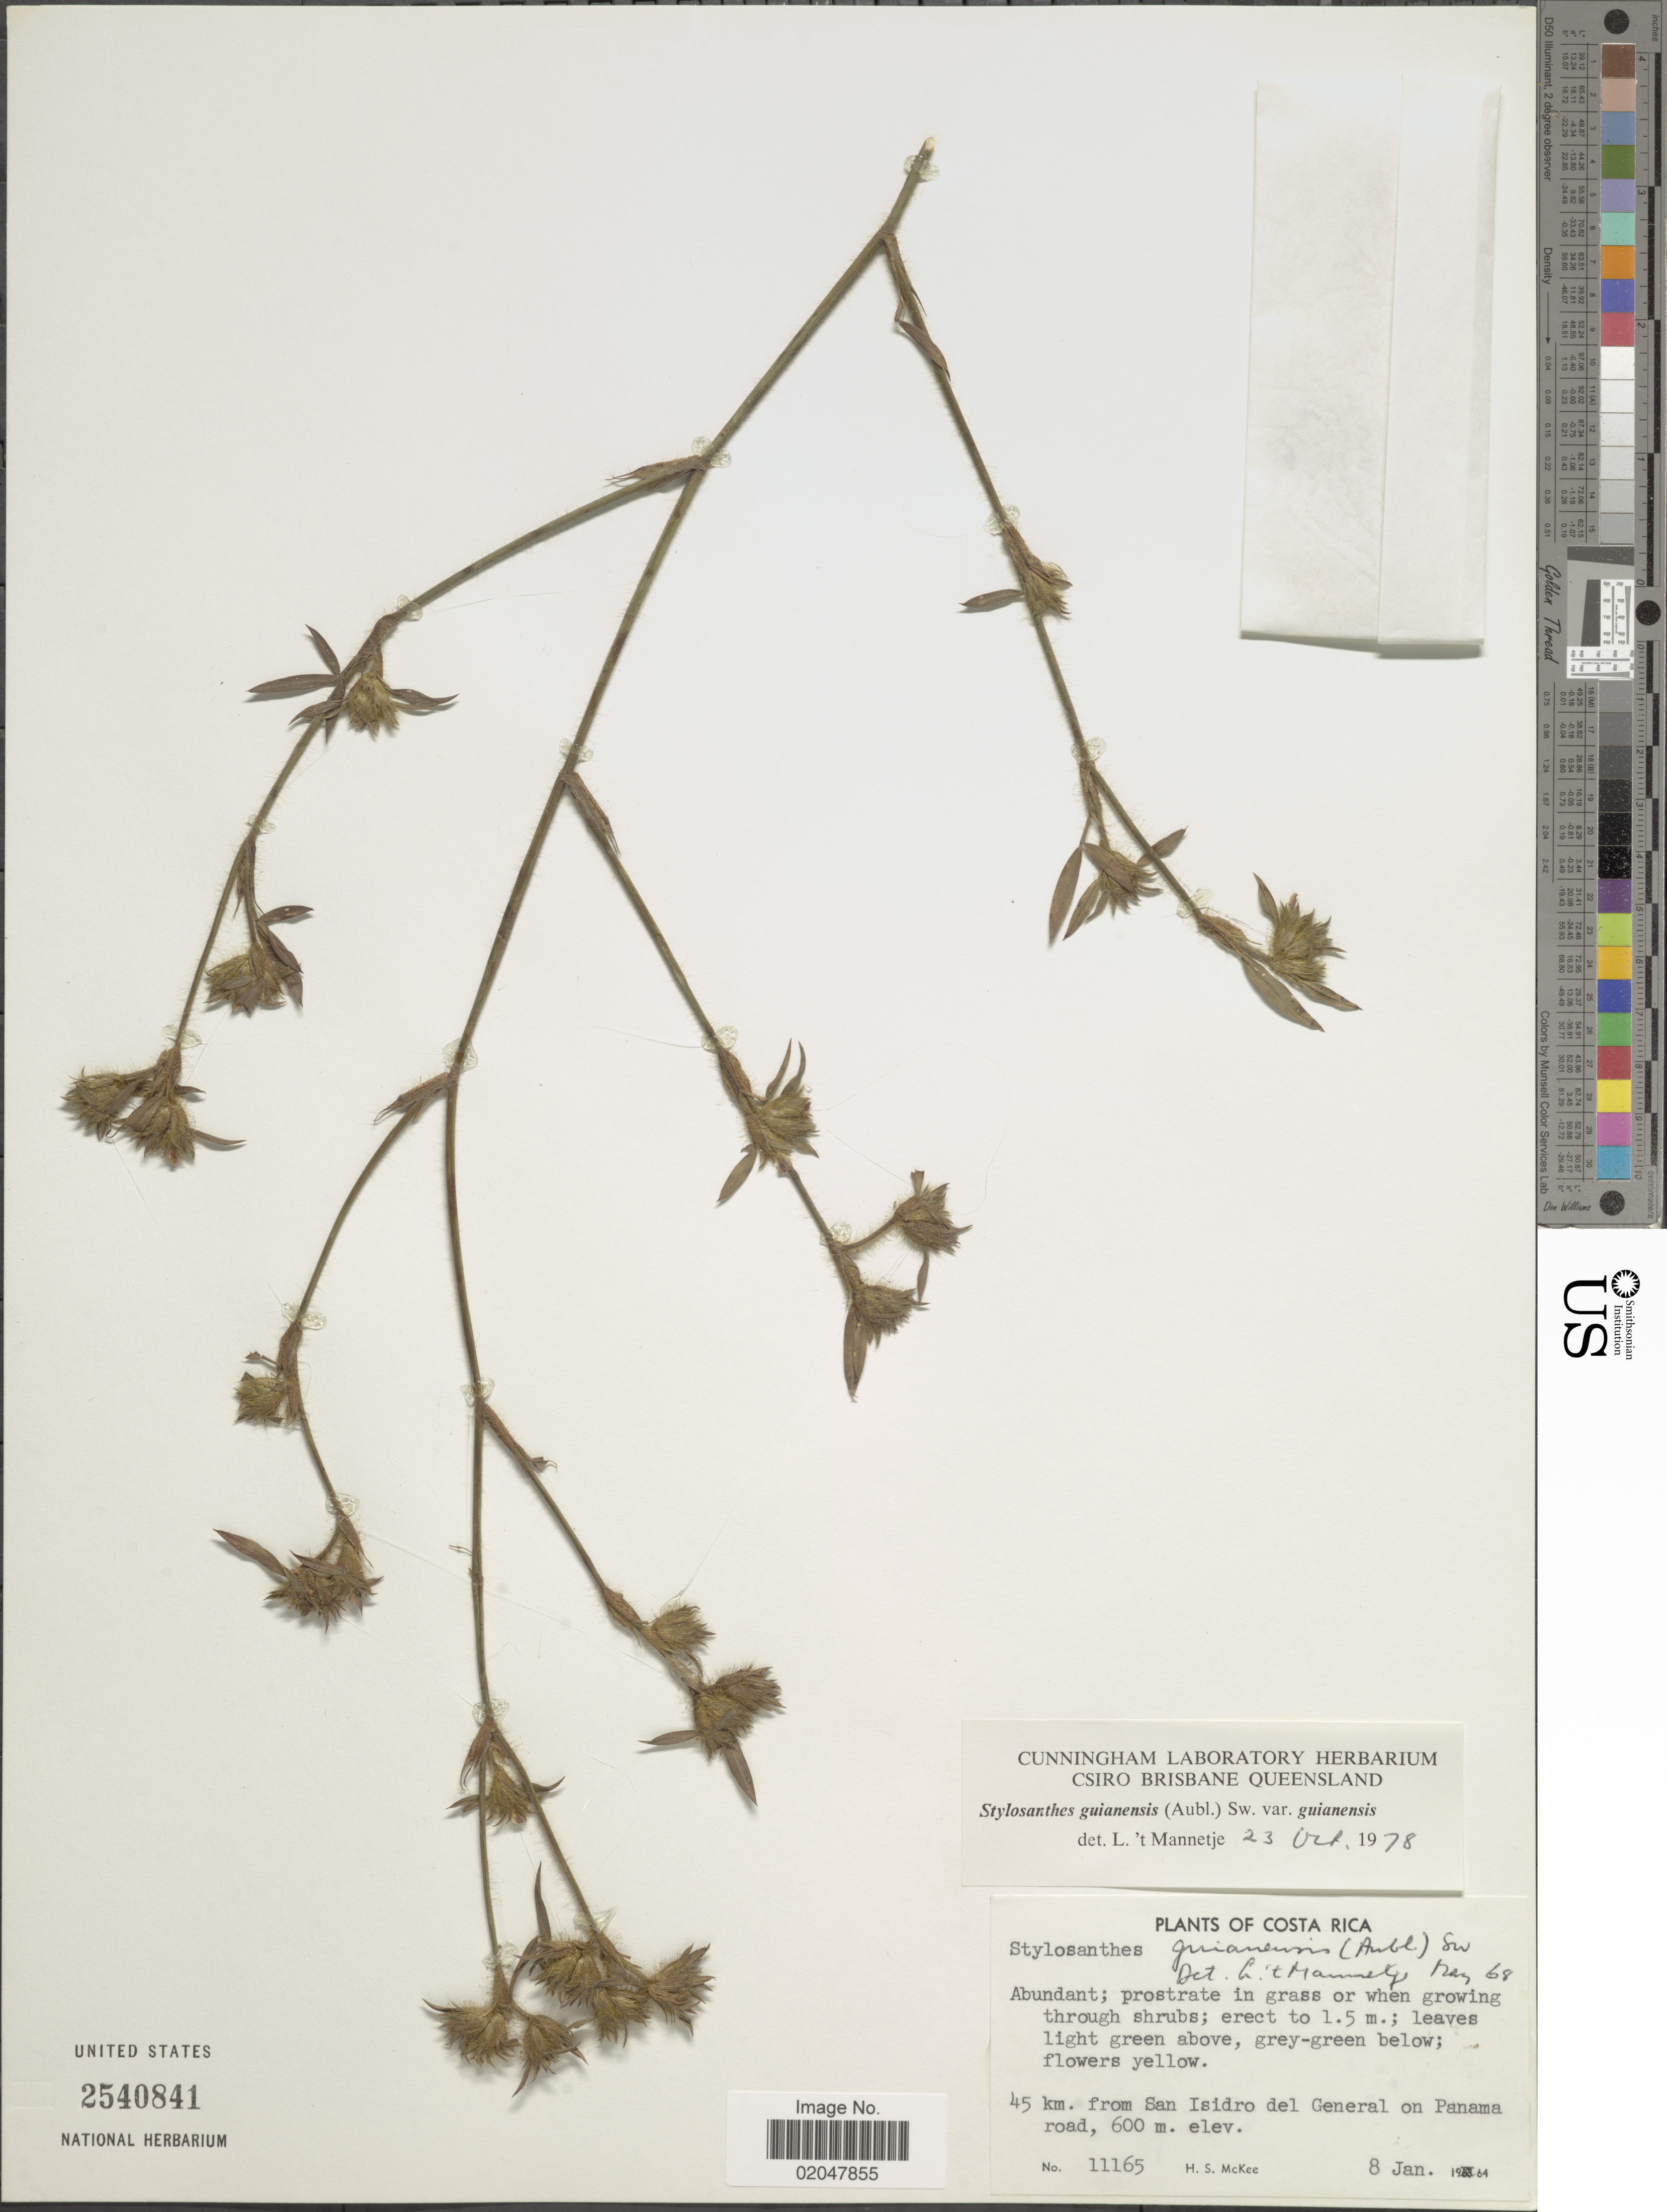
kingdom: Plantae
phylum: Tracheophyta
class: Magnoliopsida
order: Fabales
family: Fabaceae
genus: Stylosanthes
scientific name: Stylosanthes guianensis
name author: (Aubl.) Sw.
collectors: H. S. McKee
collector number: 11165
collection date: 1964-01-08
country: Costa Rica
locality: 45 km. from San Isidro del General on Panama road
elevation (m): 600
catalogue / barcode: US 2540841